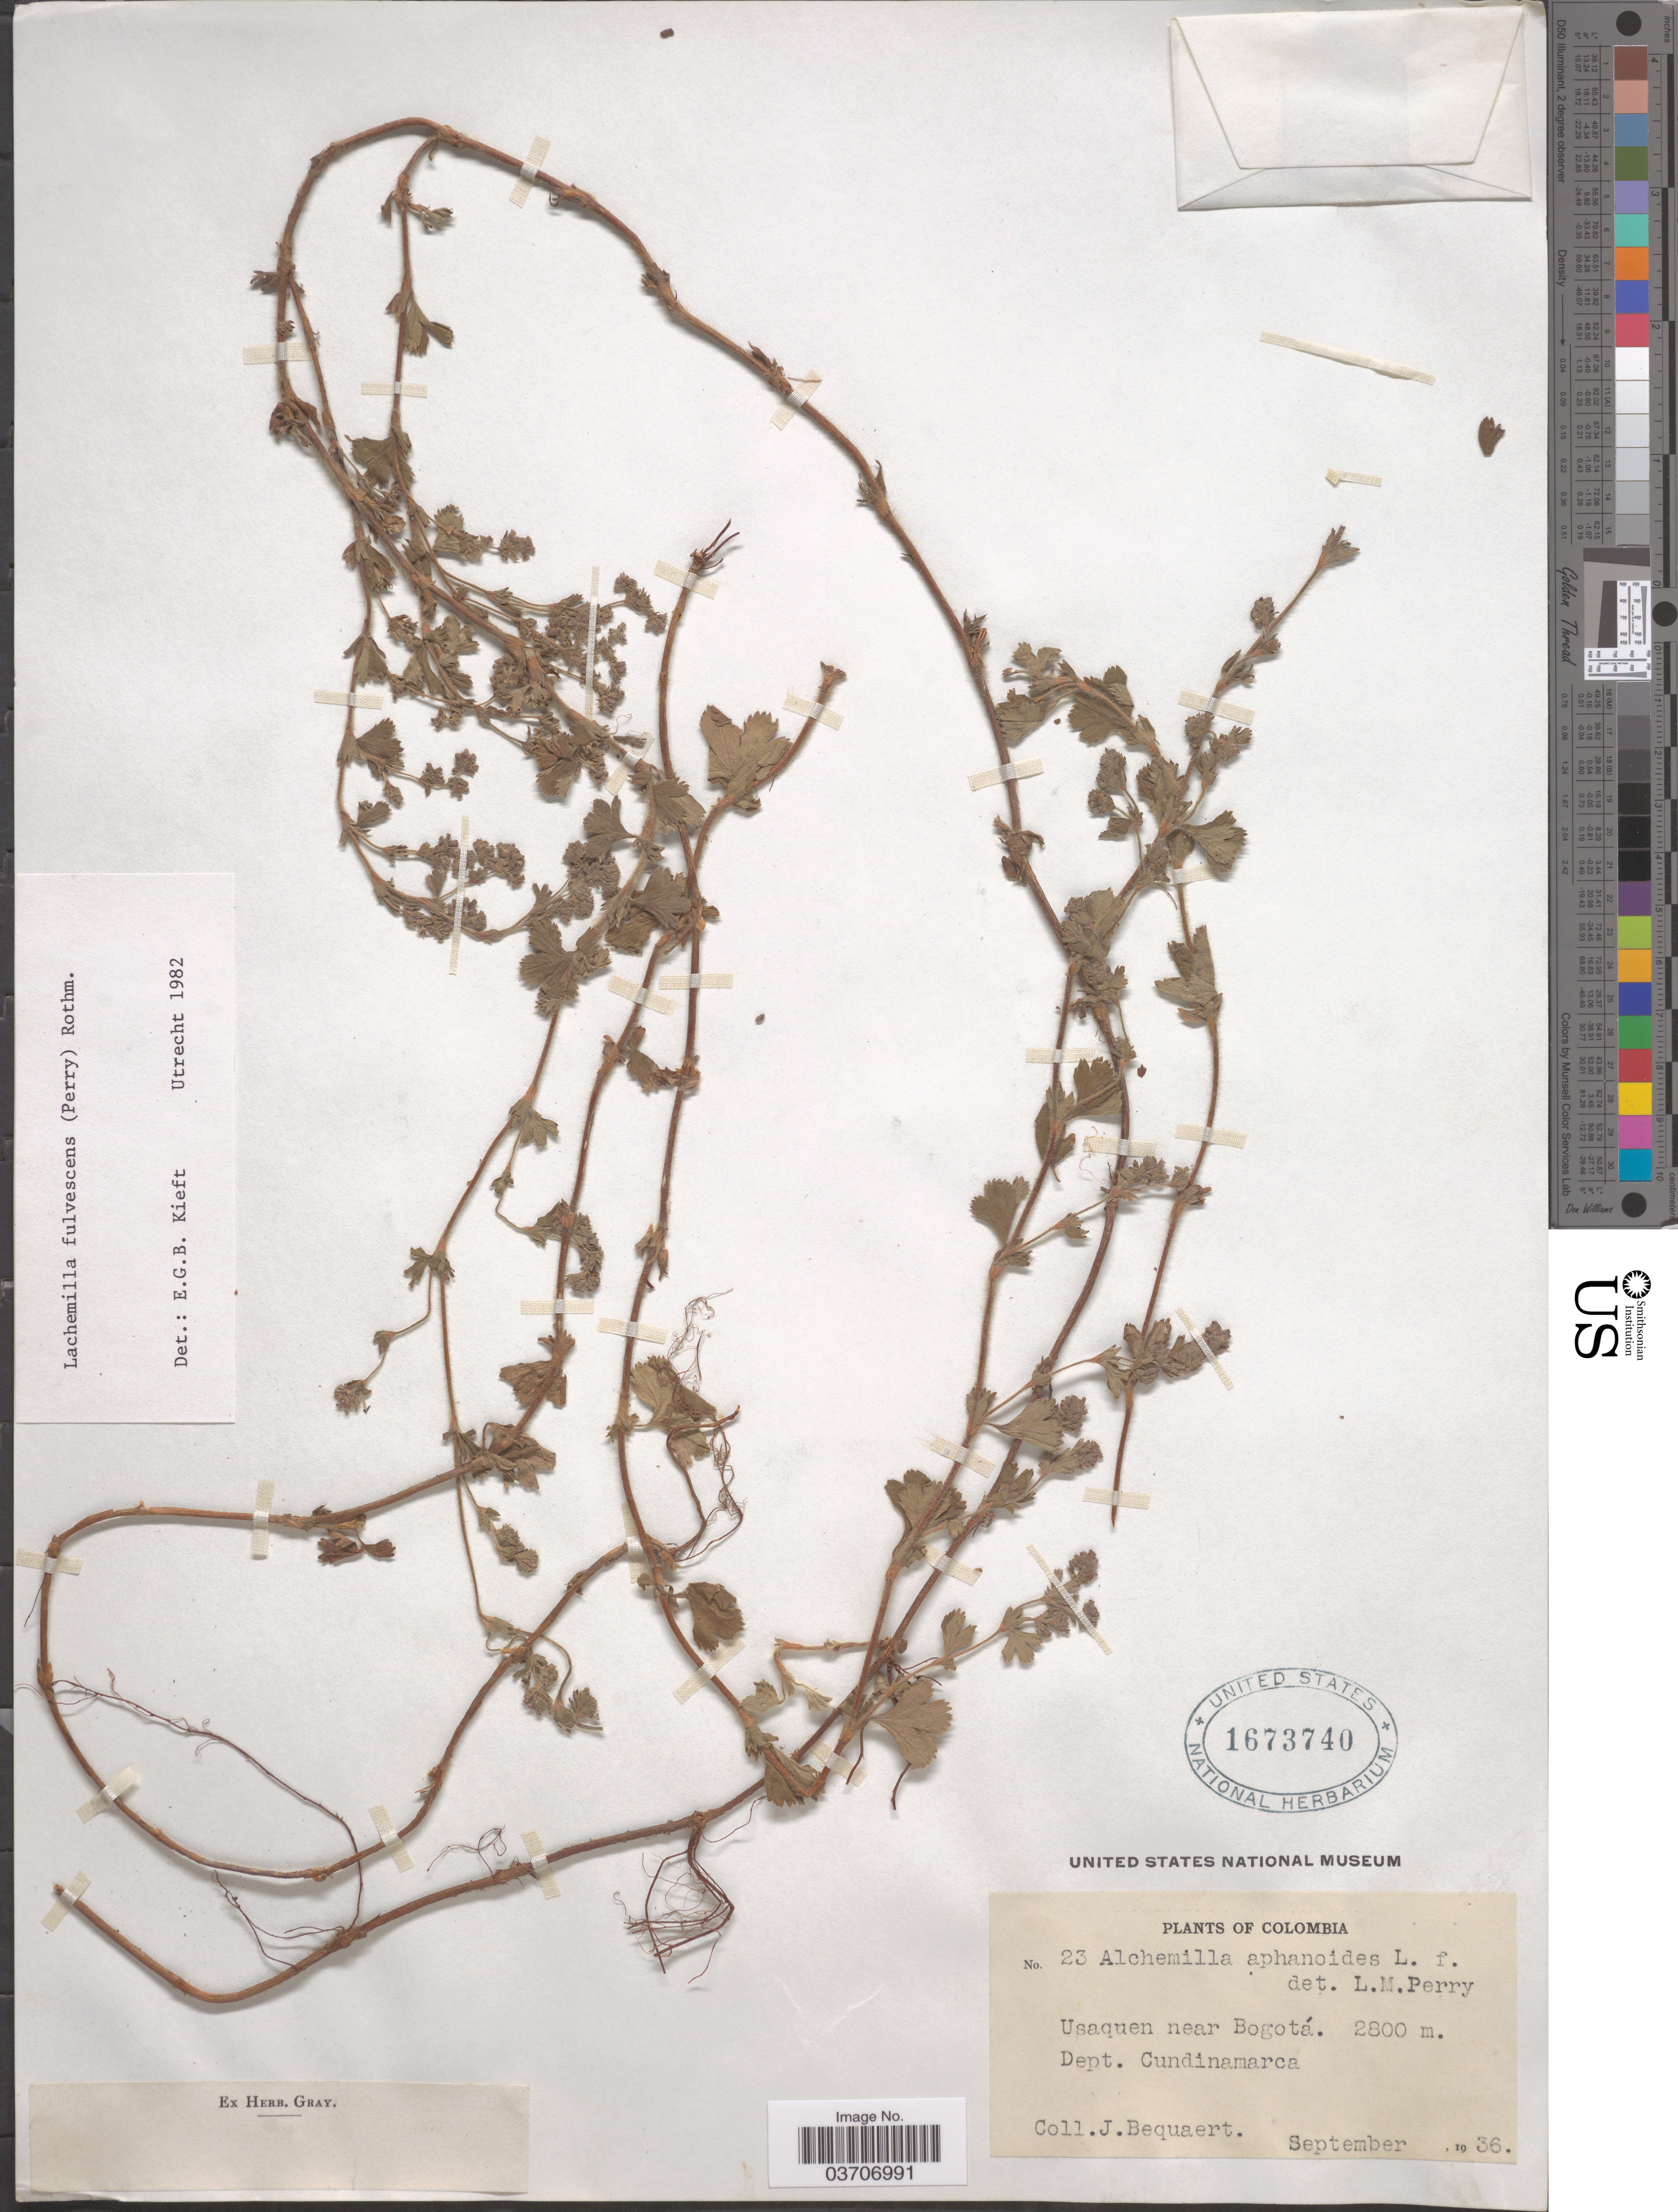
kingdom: Plantae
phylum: Tracheophyta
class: Magnoliopsida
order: Rosales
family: Rosaceae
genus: Lachemilla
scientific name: Lachemilla fulvescens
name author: (L.M. Perry) Rothm.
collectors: J. Bequaert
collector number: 23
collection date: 1936-09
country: Colombia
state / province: Cundinamarca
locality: Usaquen near Bogotá. Dept. Cundinamarca.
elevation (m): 2800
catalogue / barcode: US 1673740